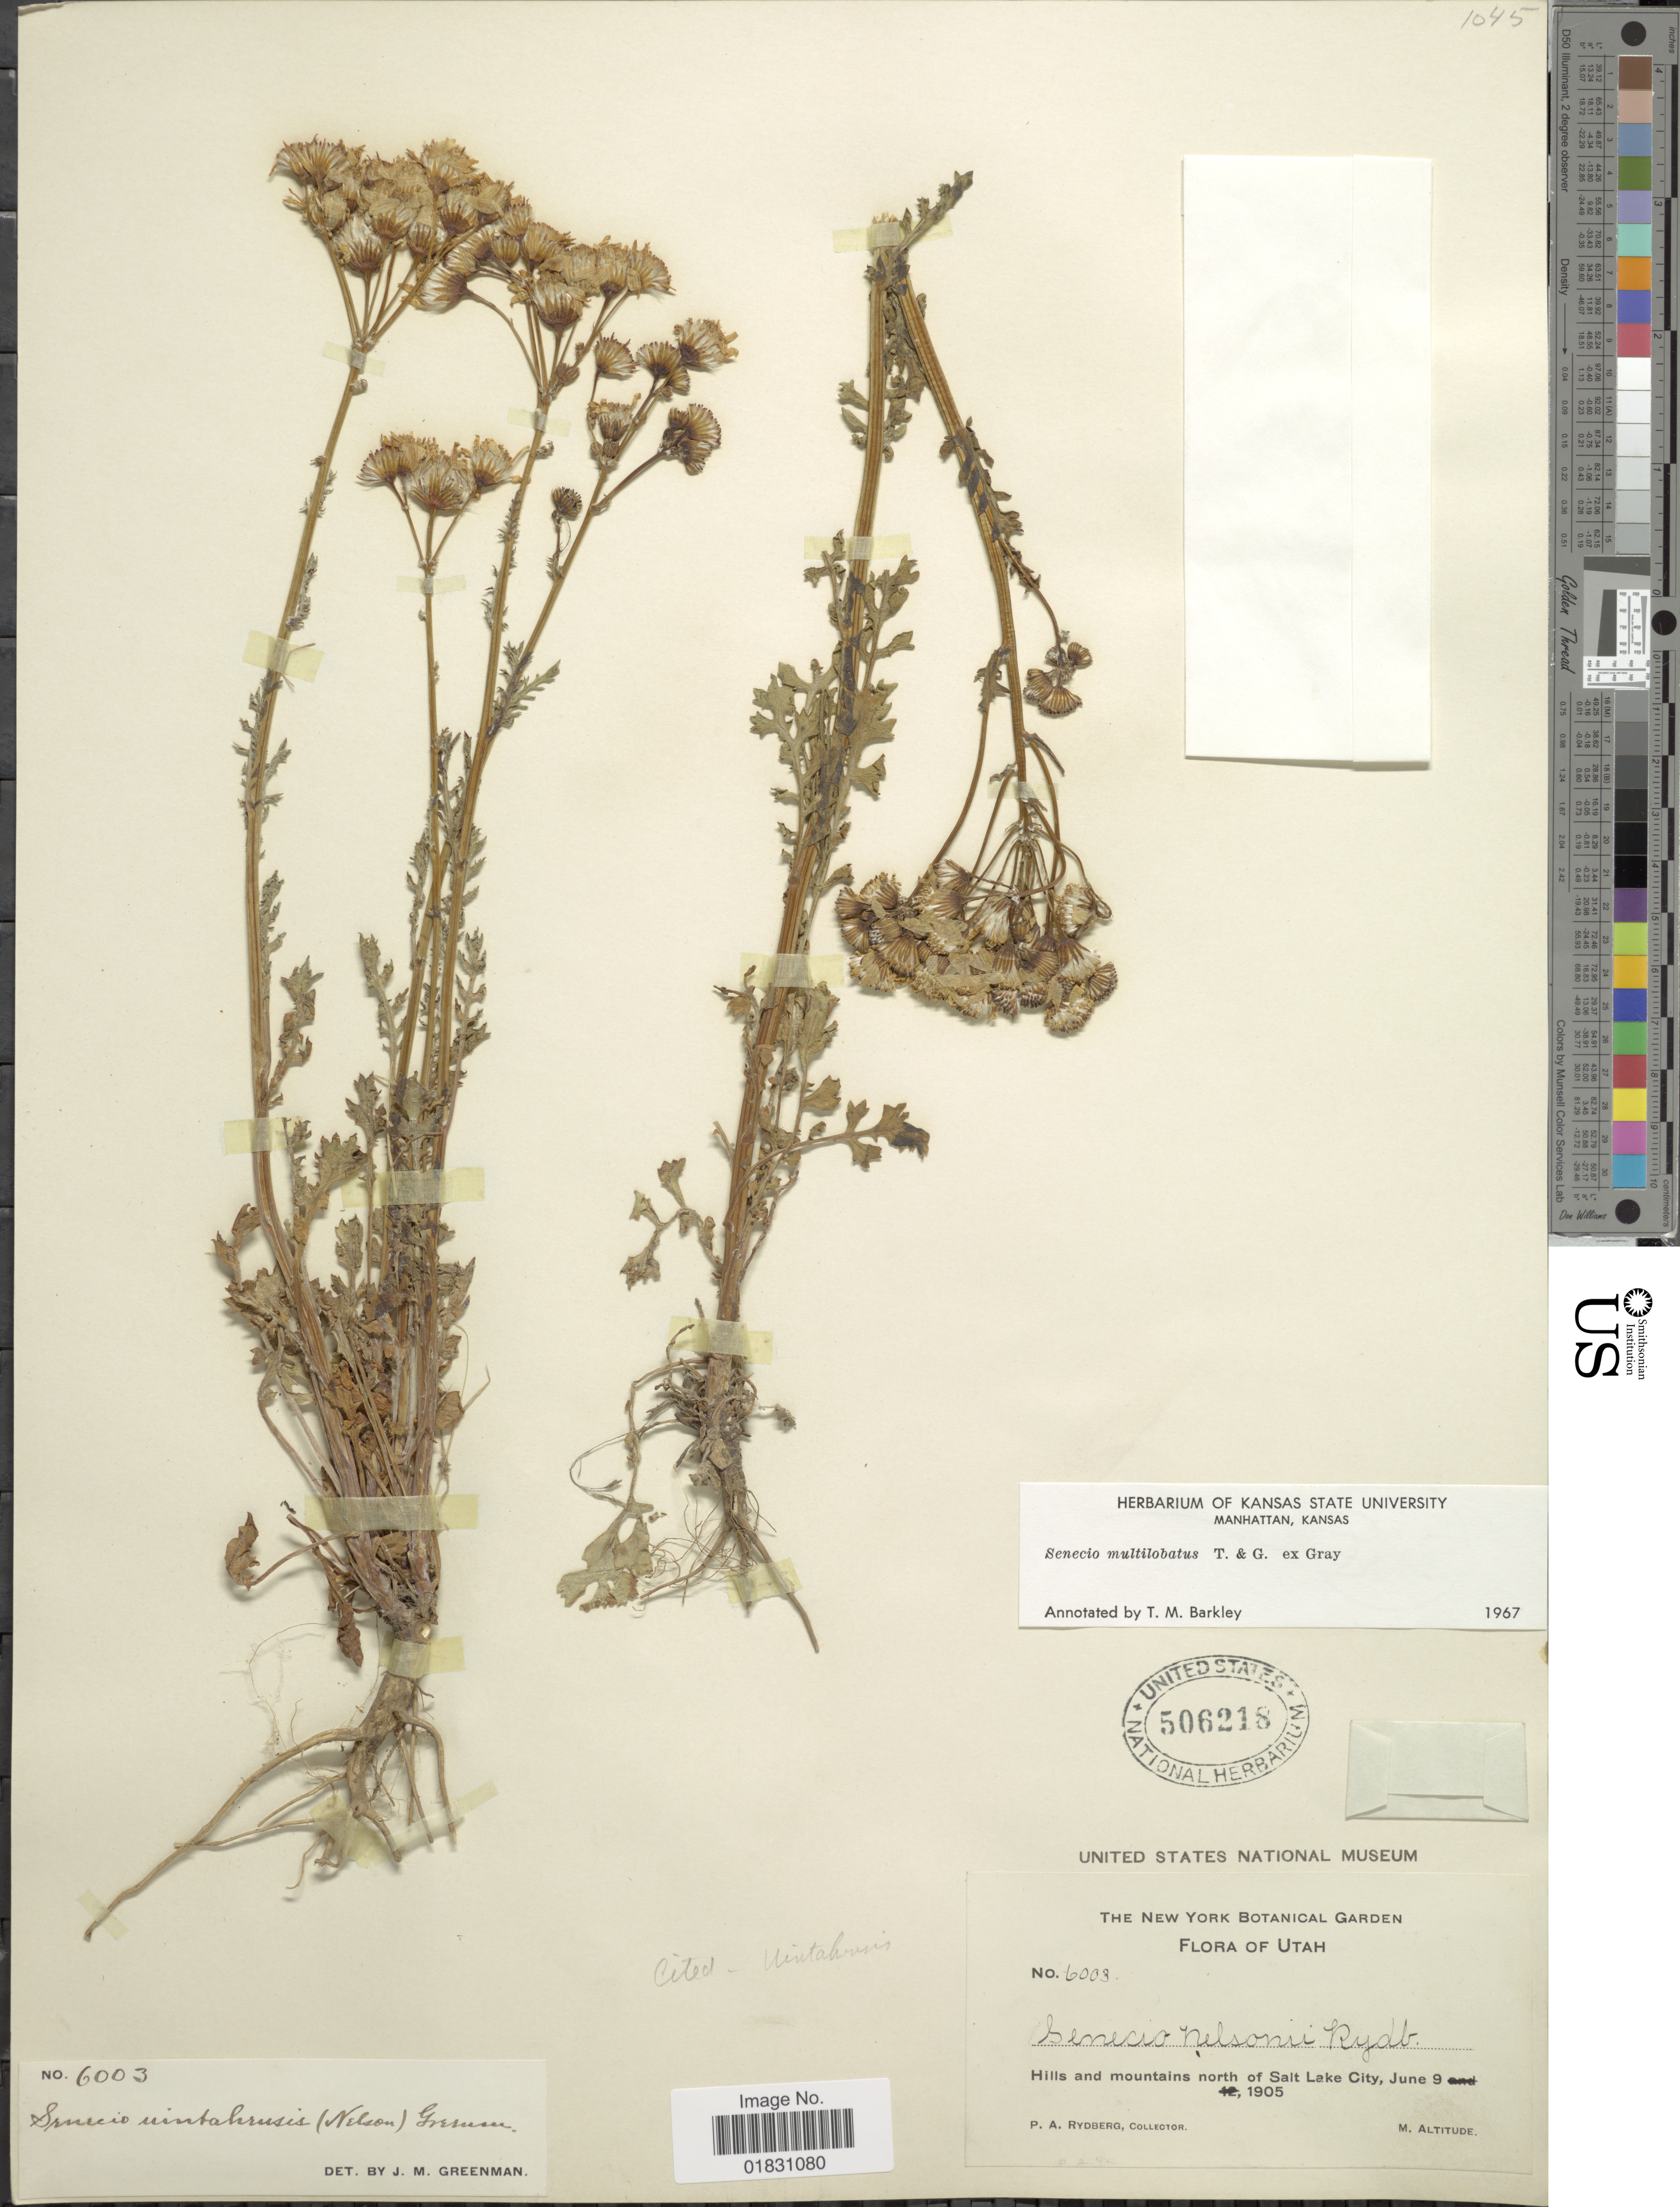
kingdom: Plantae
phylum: Tracheophyta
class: Magnoliopsida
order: Asterales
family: Asteraceae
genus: Packera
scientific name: Packera multilobata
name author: (Torr. & A. Gray) W.A. Weber & Á. Löve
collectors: P. A. Rydberg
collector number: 6003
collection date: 1905-06-09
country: United States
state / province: Utah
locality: Hills and mountains north of Salt Lake City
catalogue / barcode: US 506218